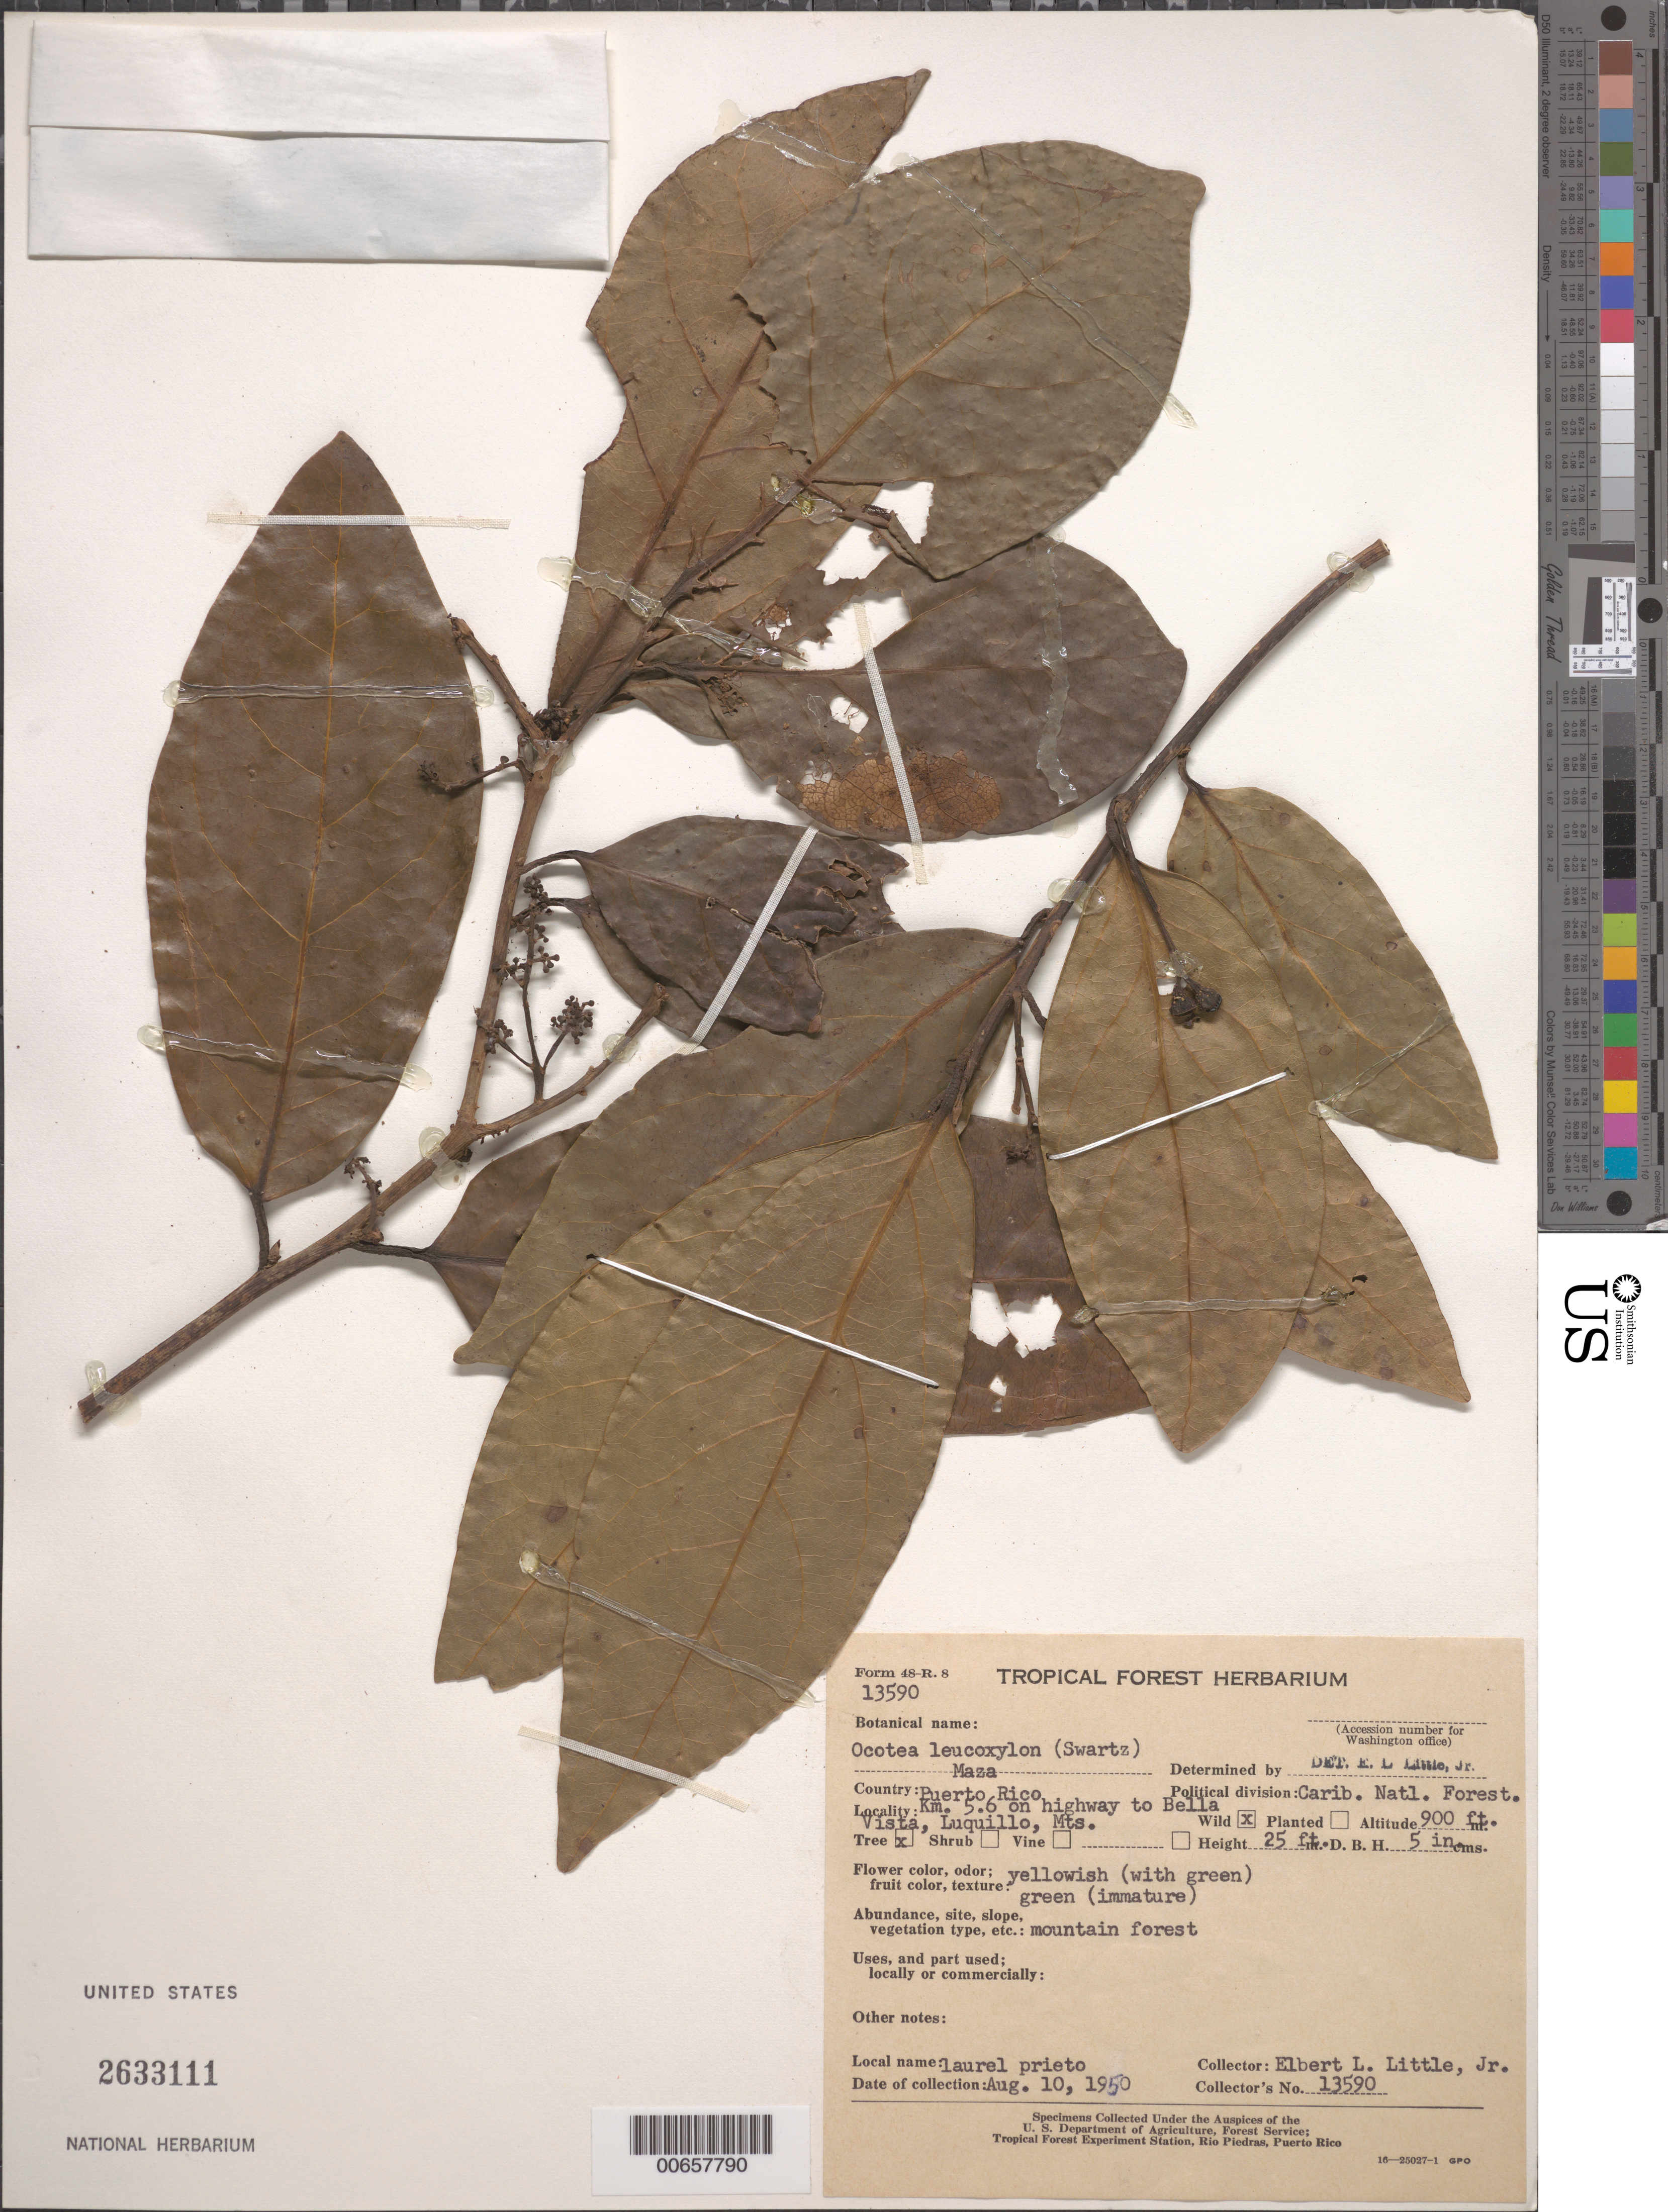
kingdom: Plantae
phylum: Tracheophyta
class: Magnoliopsida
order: Laurales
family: Lauraceae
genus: Ocotea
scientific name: Ocotea leucoxylon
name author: (Sw.) Laness.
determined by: Little, Elbert L., Jr., (FSSR), United States Department of Agriculture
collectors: E. L. Little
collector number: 13590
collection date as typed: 10 Aug 1950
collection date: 1950-08-10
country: Puerto Rico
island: Greater Antilles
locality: Carib. Natl. Forest, Km. 5.6 on highway to Bella Vista, Luquillo Mts.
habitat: Mountain forest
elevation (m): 274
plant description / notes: Common name: laurel prieto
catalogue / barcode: US 2633111